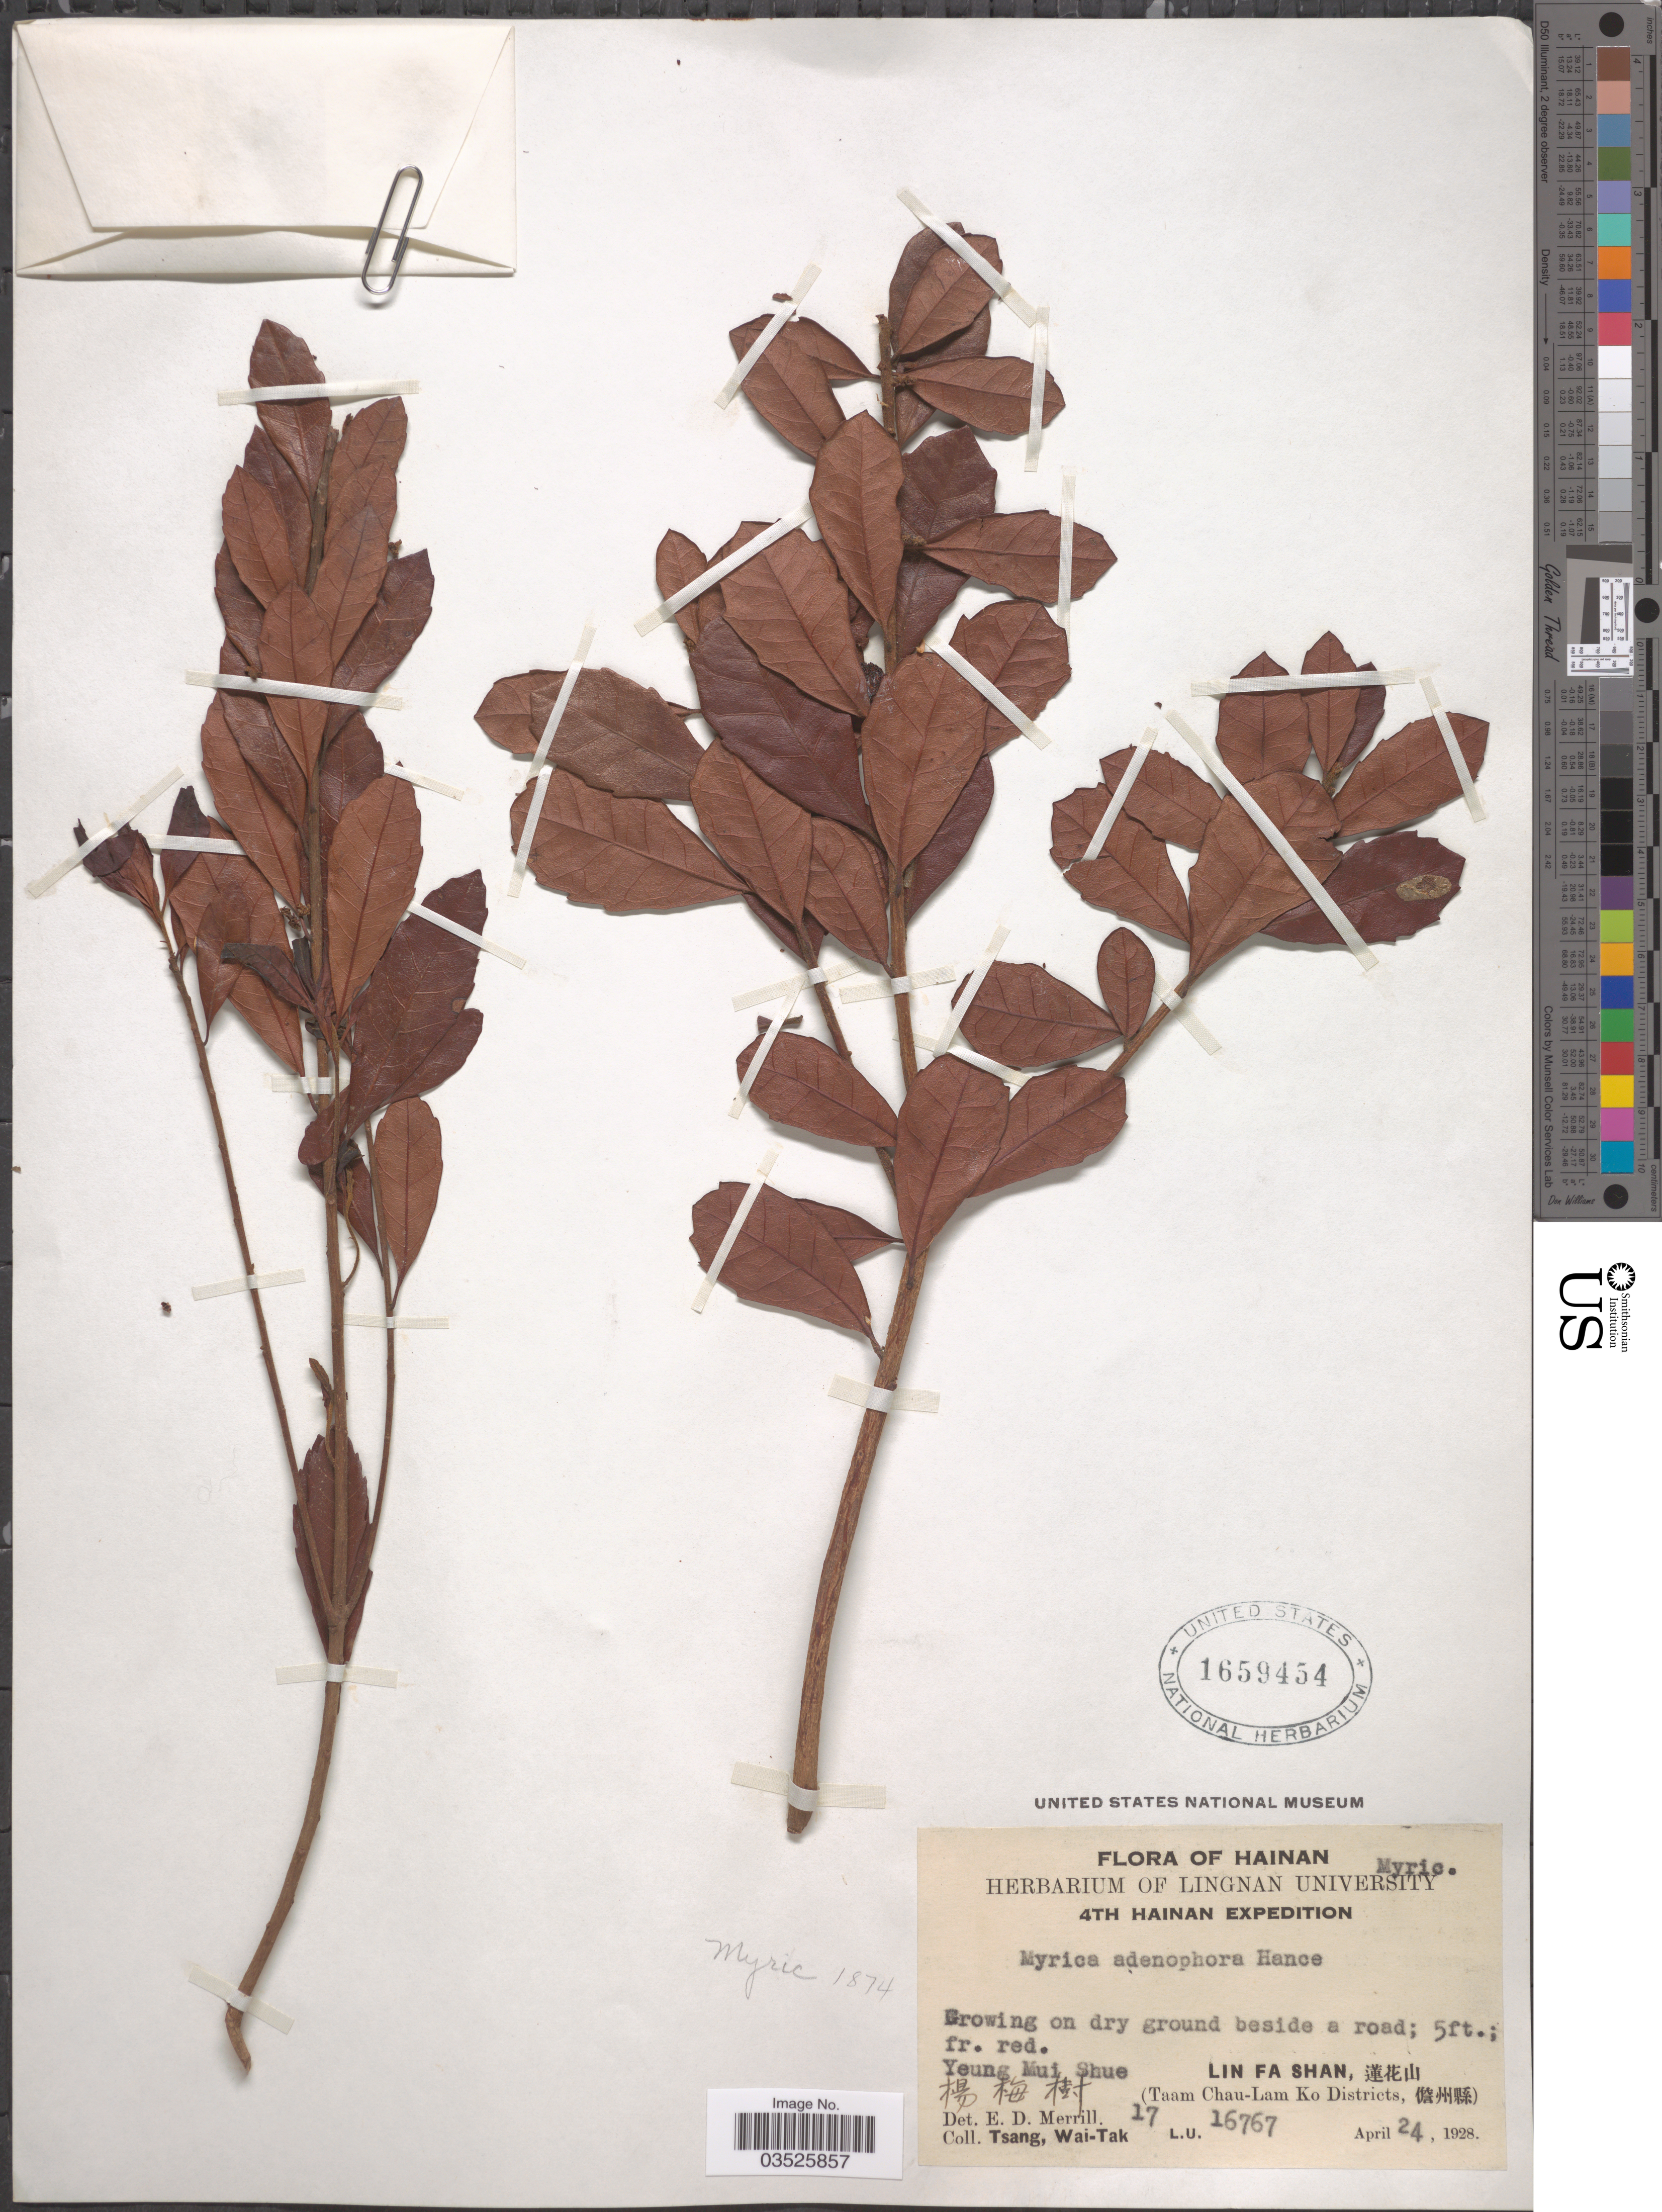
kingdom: Plantae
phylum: Tracheophyta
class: Magnoliopsida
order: Fagales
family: Myricaceae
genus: Morella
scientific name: Morella adenophora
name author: (Hance) J. Herb.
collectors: W. T. Tsang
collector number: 17L.U.16767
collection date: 1928-04-24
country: China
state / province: Hainan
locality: Yeung Mui Shue. Lin Fa Shan, X. (Taam Chau-Lam Ko Districts, X).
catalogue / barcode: US 1659454